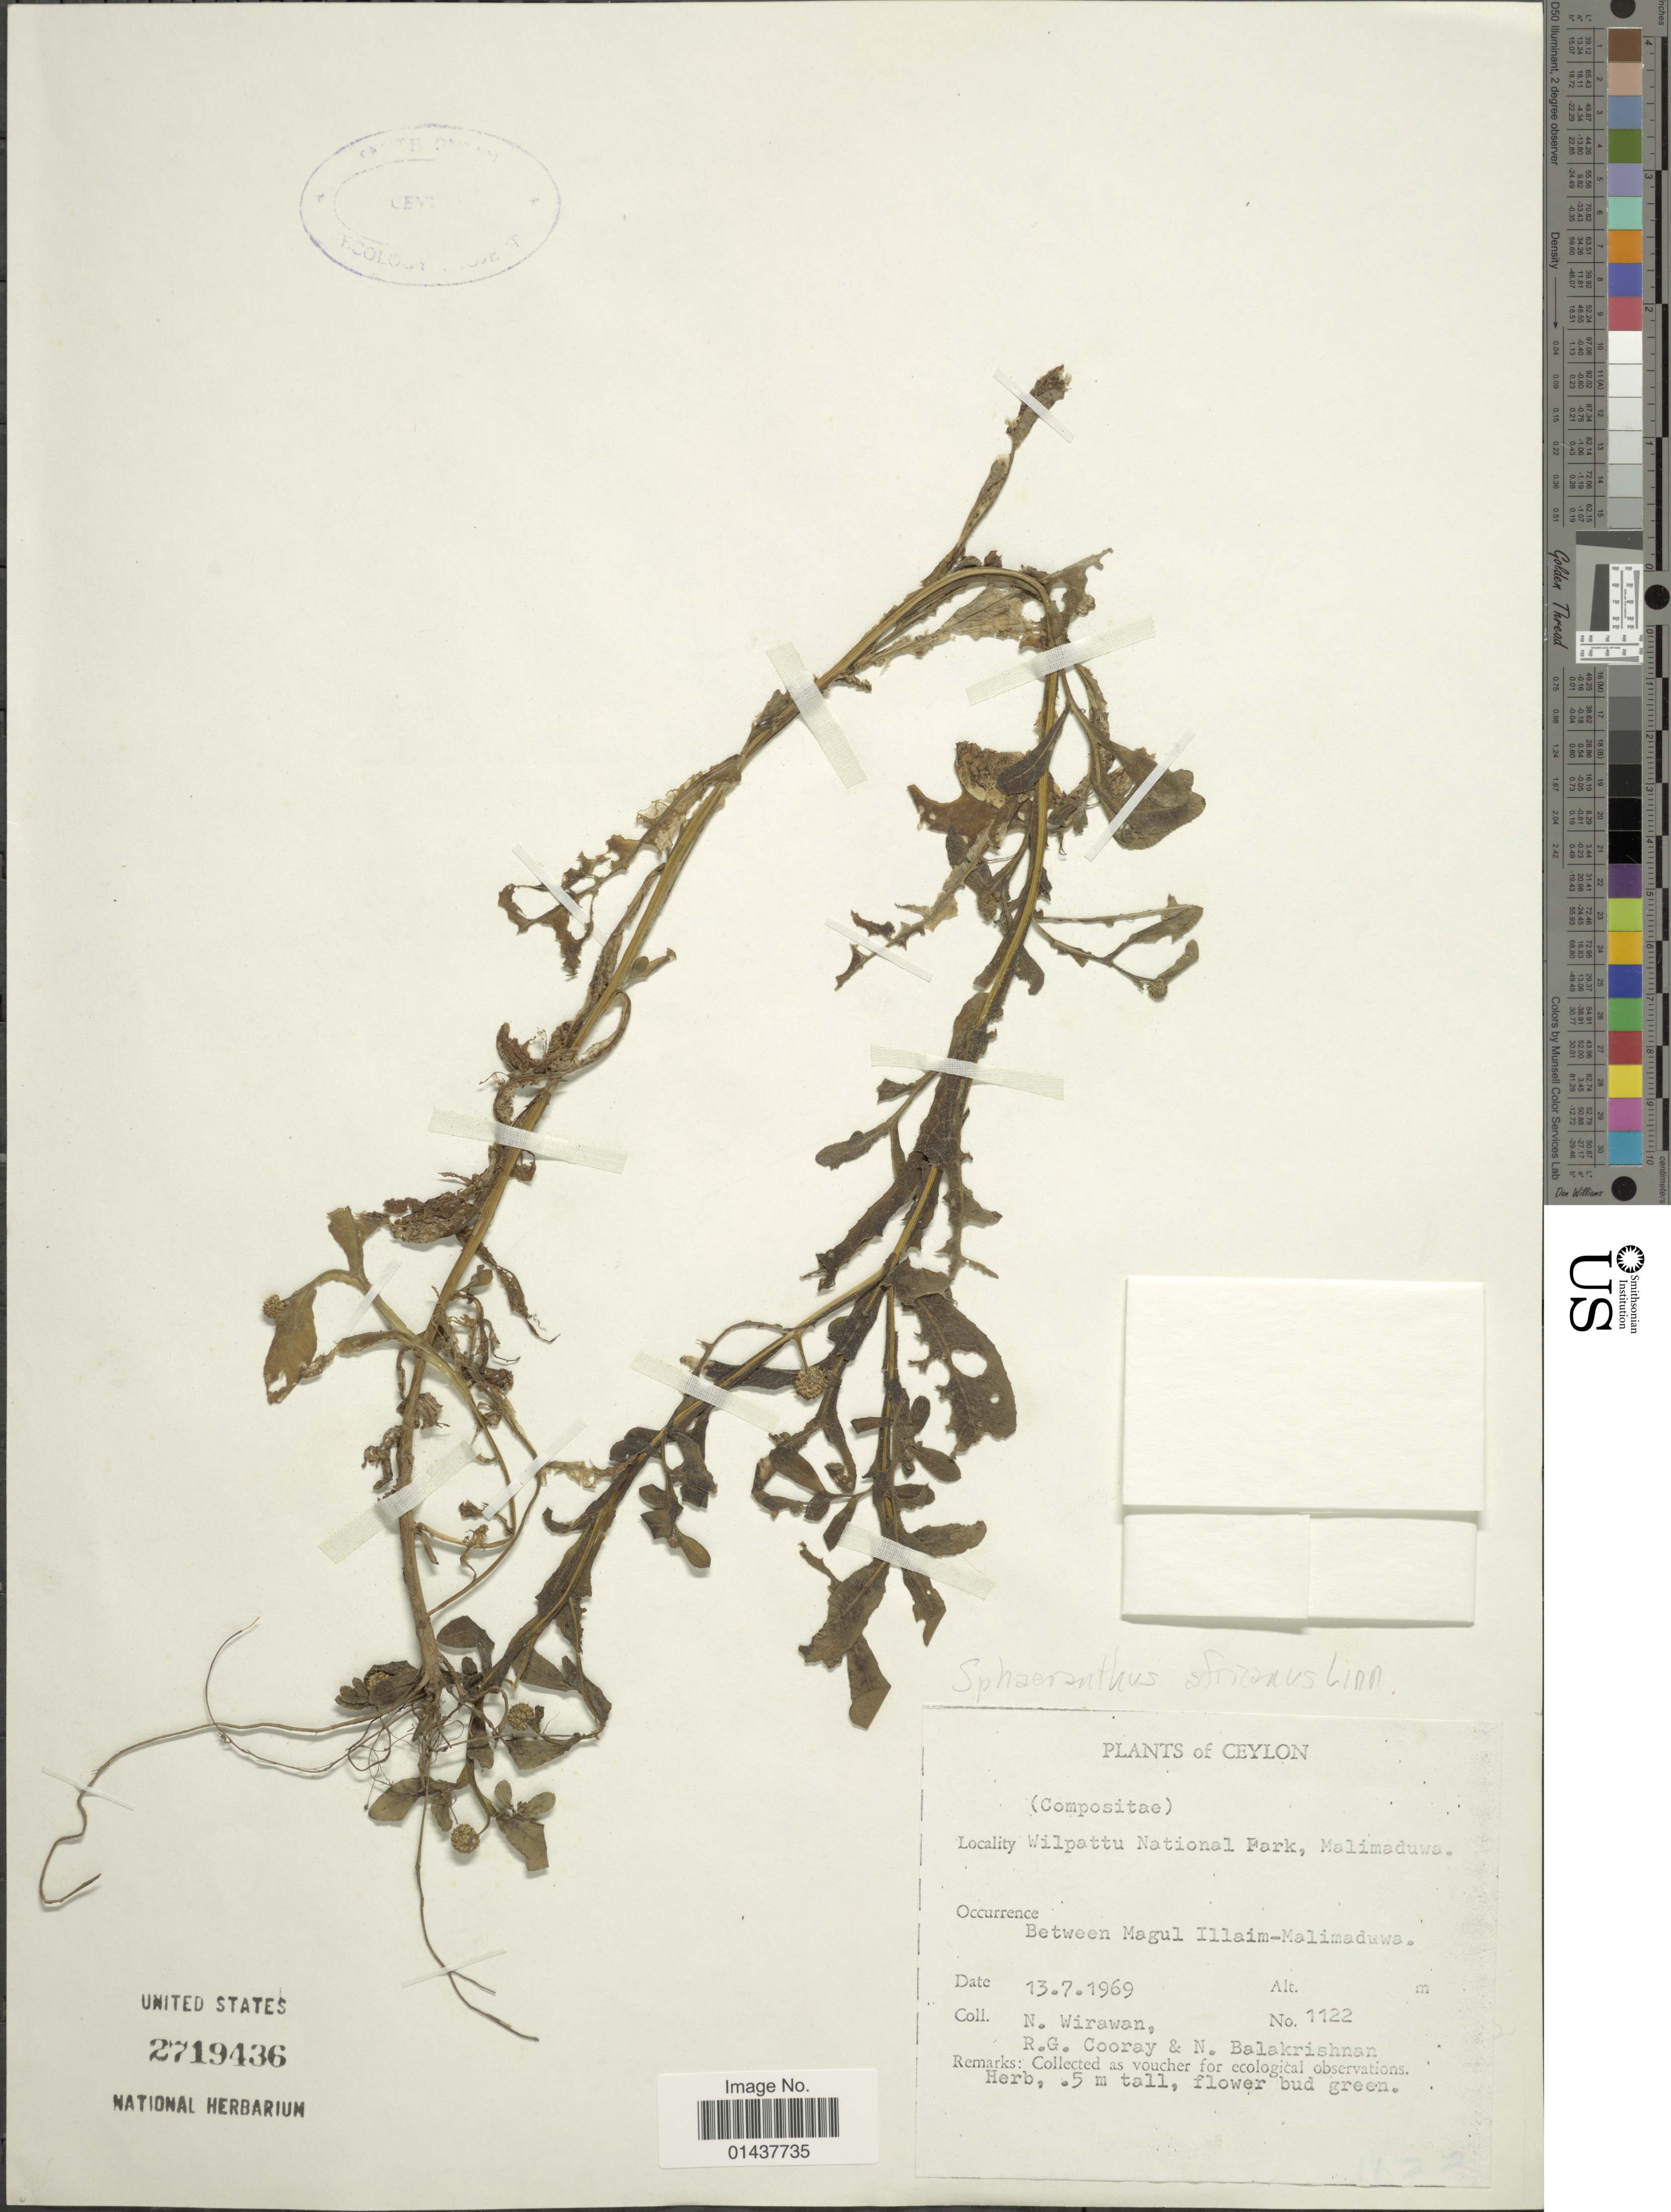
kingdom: Plantae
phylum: Tracheophyta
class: Magnoliopsida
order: Asterales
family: Asteraceae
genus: Sphaeranthus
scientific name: Sphaeranthus africanus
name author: L.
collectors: N. Wirawan, R. Cooray & N. Balakrishnan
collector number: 1122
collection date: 1969-07-13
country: Sri Lanka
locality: Ceylon, Wilpattu National Park, Malimaduwa, Between Magul Illaim-Malimaduwa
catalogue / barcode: US 2719436